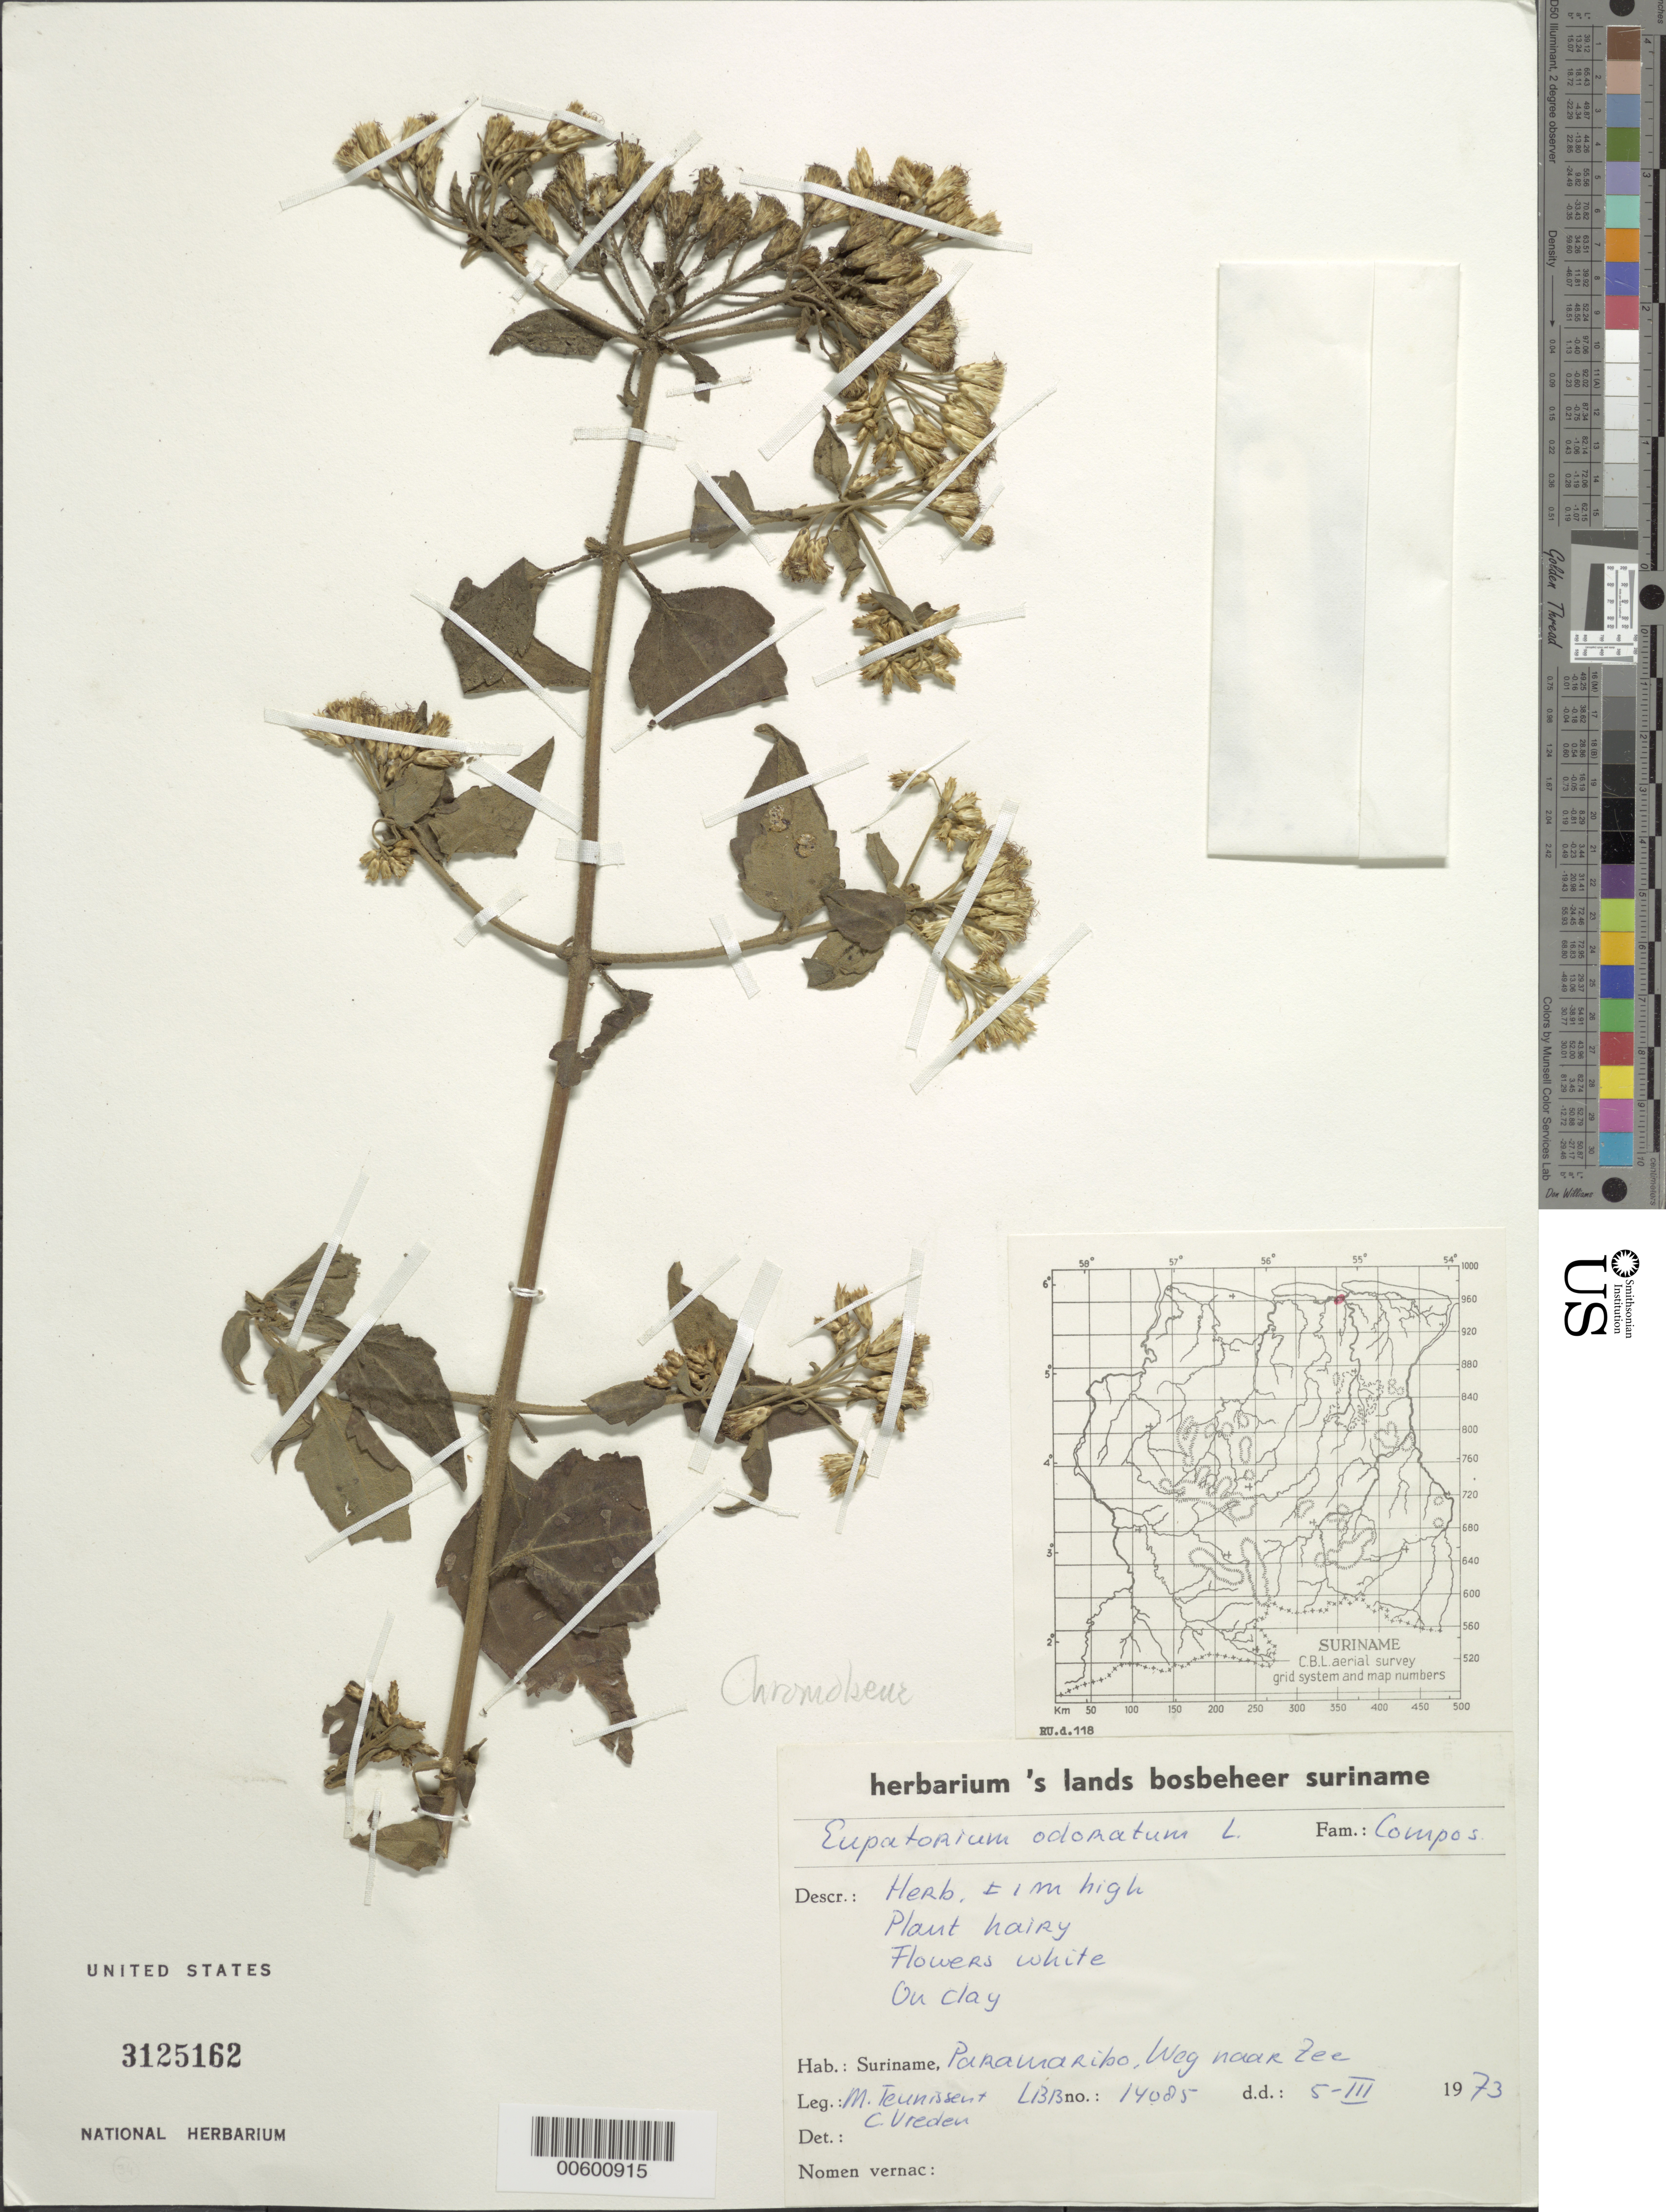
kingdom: Plantae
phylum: Tracheophyta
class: Magnoliopsida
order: Asterales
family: Asteraceae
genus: Chromolaena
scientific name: Chromolaena odorata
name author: (L.) R.M. King & H. Rob.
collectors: M. Teunissen-werkhoven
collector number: LBB 14085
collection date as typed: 5-Mar-73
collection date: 1973-03-05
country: Suriname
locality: Paramaribo, "Weg naar Zee"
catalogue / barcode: US 3125162